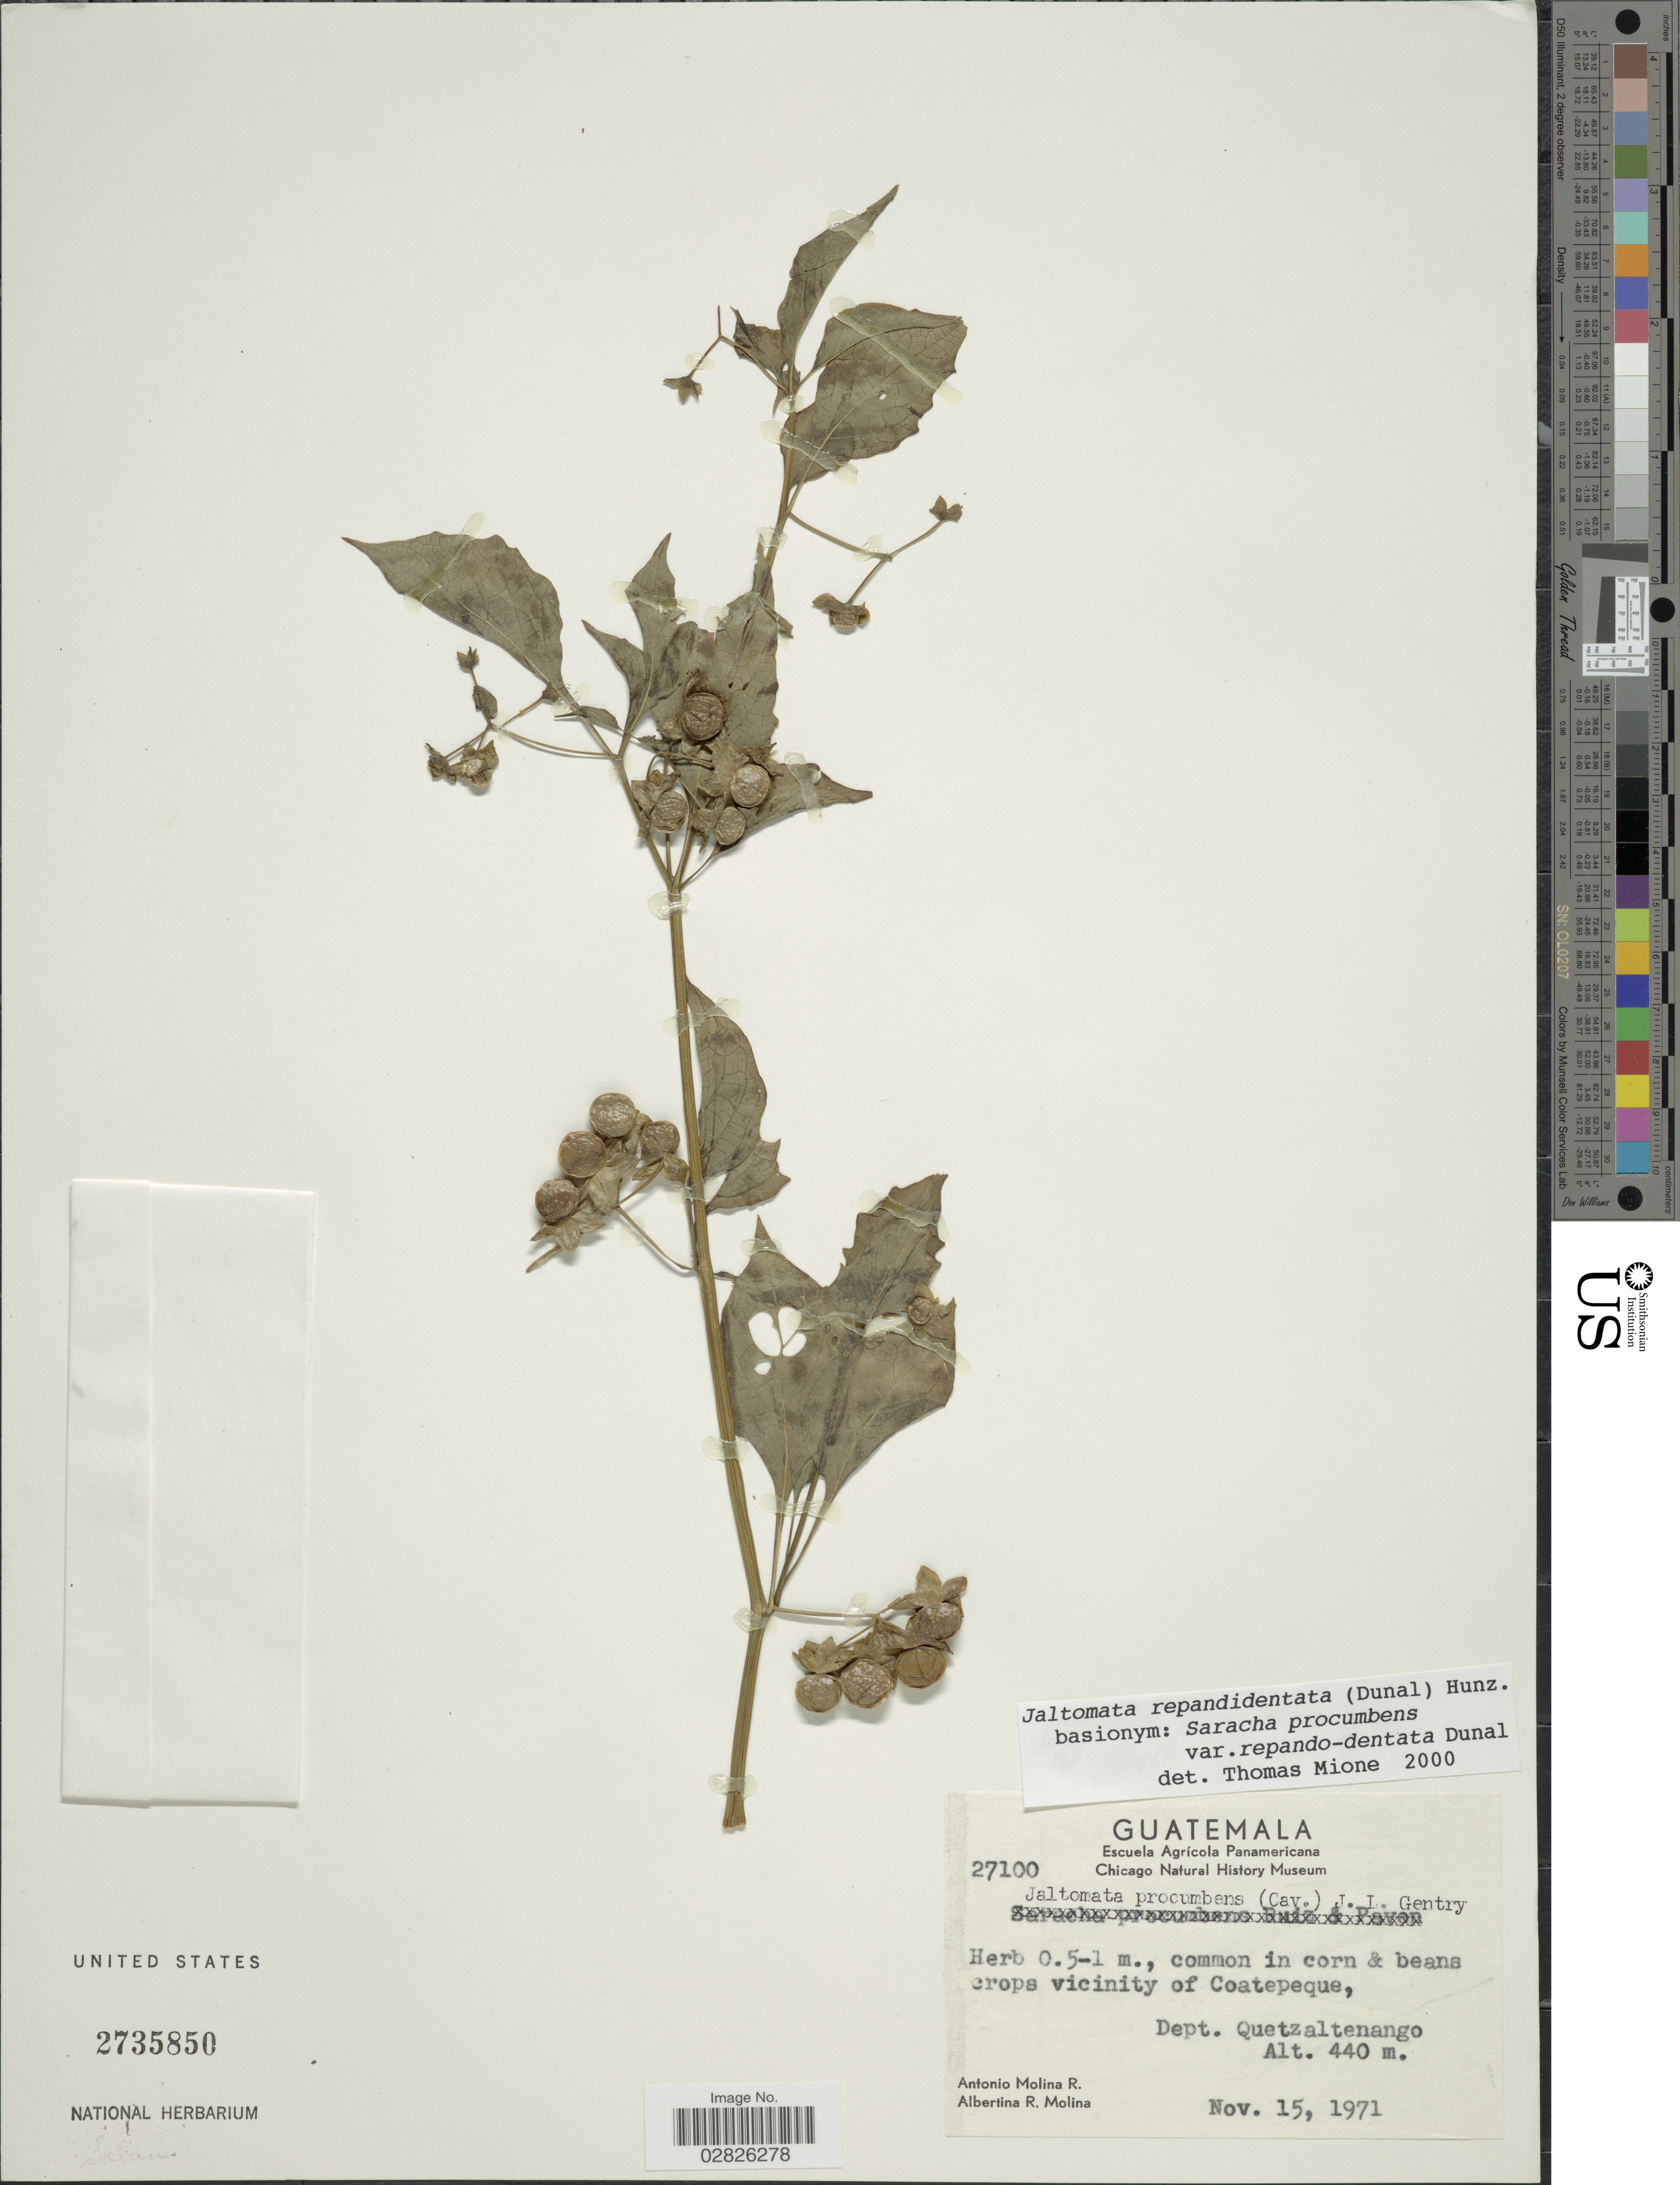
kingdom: Plantae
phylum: Tracheophyta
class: Magnoliopsida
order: Solanales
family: Solanaceae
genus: Jaltomata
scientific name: Jaltomata repandidentata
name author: (Dunal) Hunz.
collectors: A. Molina R. & A. R. Molina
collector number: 27100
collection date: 1971-11-15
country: Guatemala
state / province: Quetzaltenango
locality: Common in corn & beans crops vicinity of Coatepeque, Dept. Quetzaltenango.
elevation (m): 440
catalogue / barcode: US 2735850